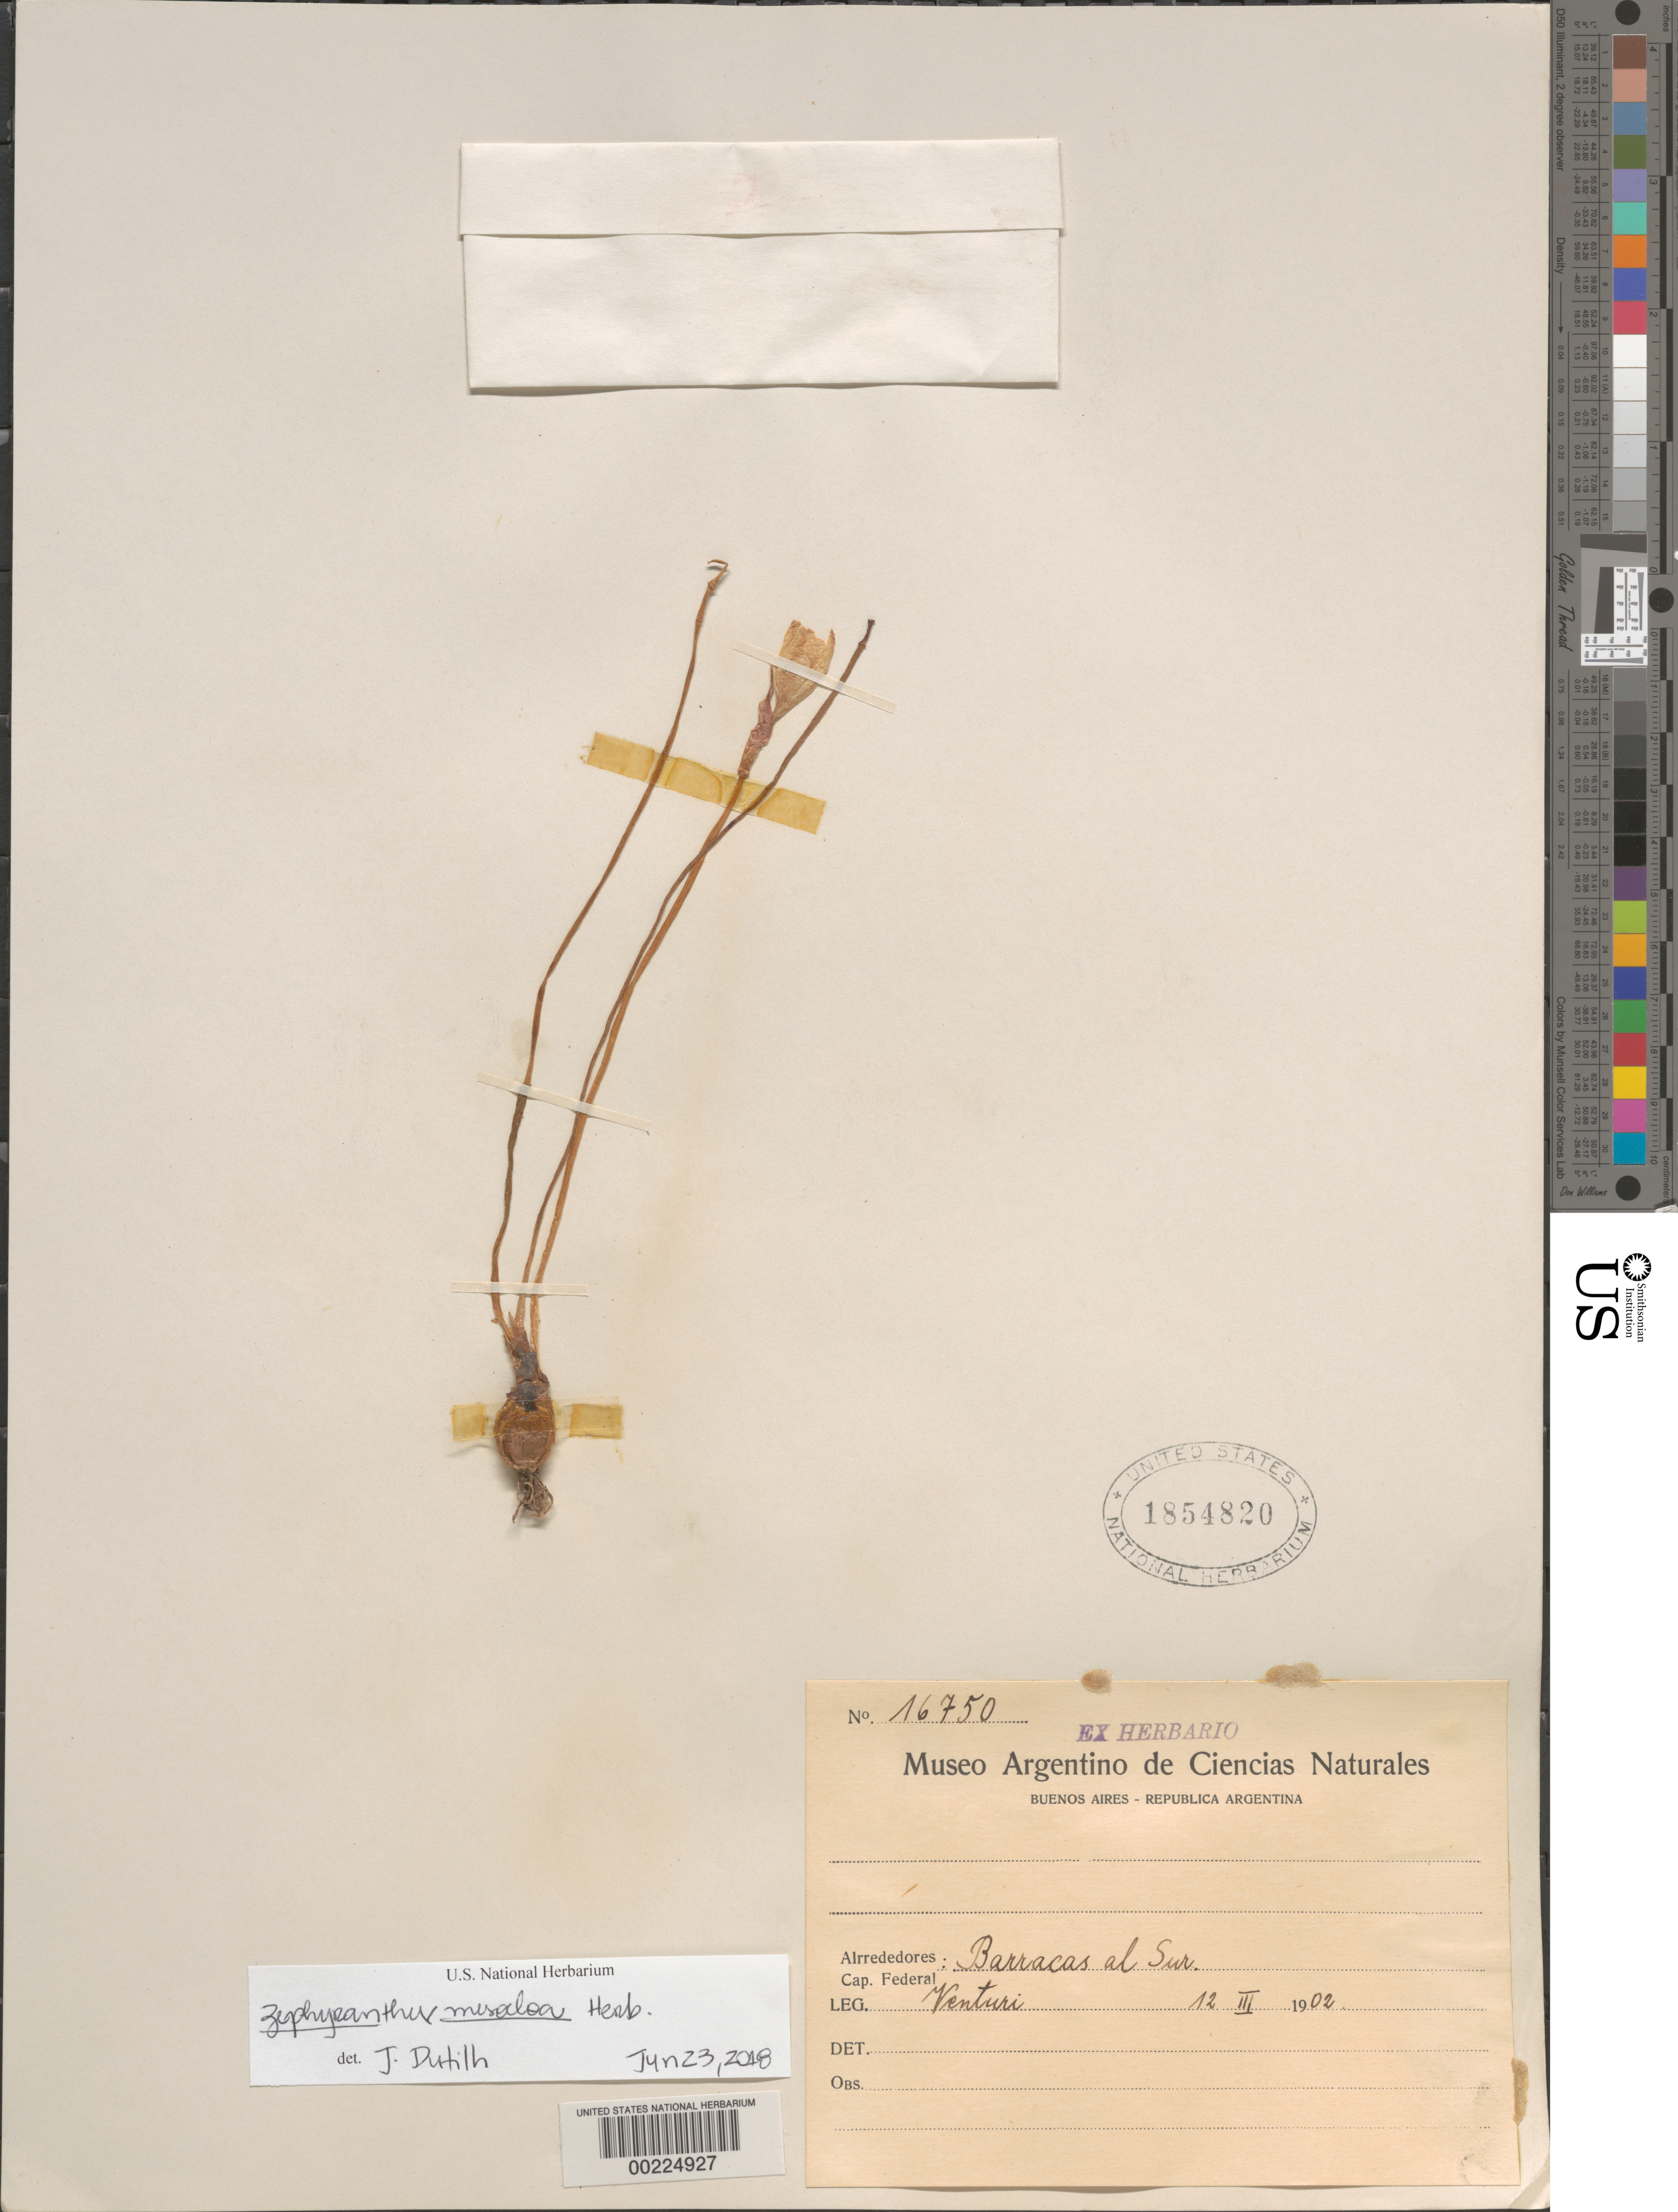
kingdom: Plantae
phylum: Tracheophyta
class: Liliopsida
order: Asparagales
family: Amaryllidaceae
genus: Zephyranthes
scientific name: Zephyranthes mesochloa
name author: Herb. ex Lindl.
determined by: Dutilh, Julie H. A.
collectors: S. Venturi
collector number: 16750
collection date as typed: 12 Mar 1902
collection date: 1902-03-12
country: Argentina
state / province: Ciudad Autónoma de Buenos Aires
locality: Barracas al sur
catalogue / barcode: US 1854820